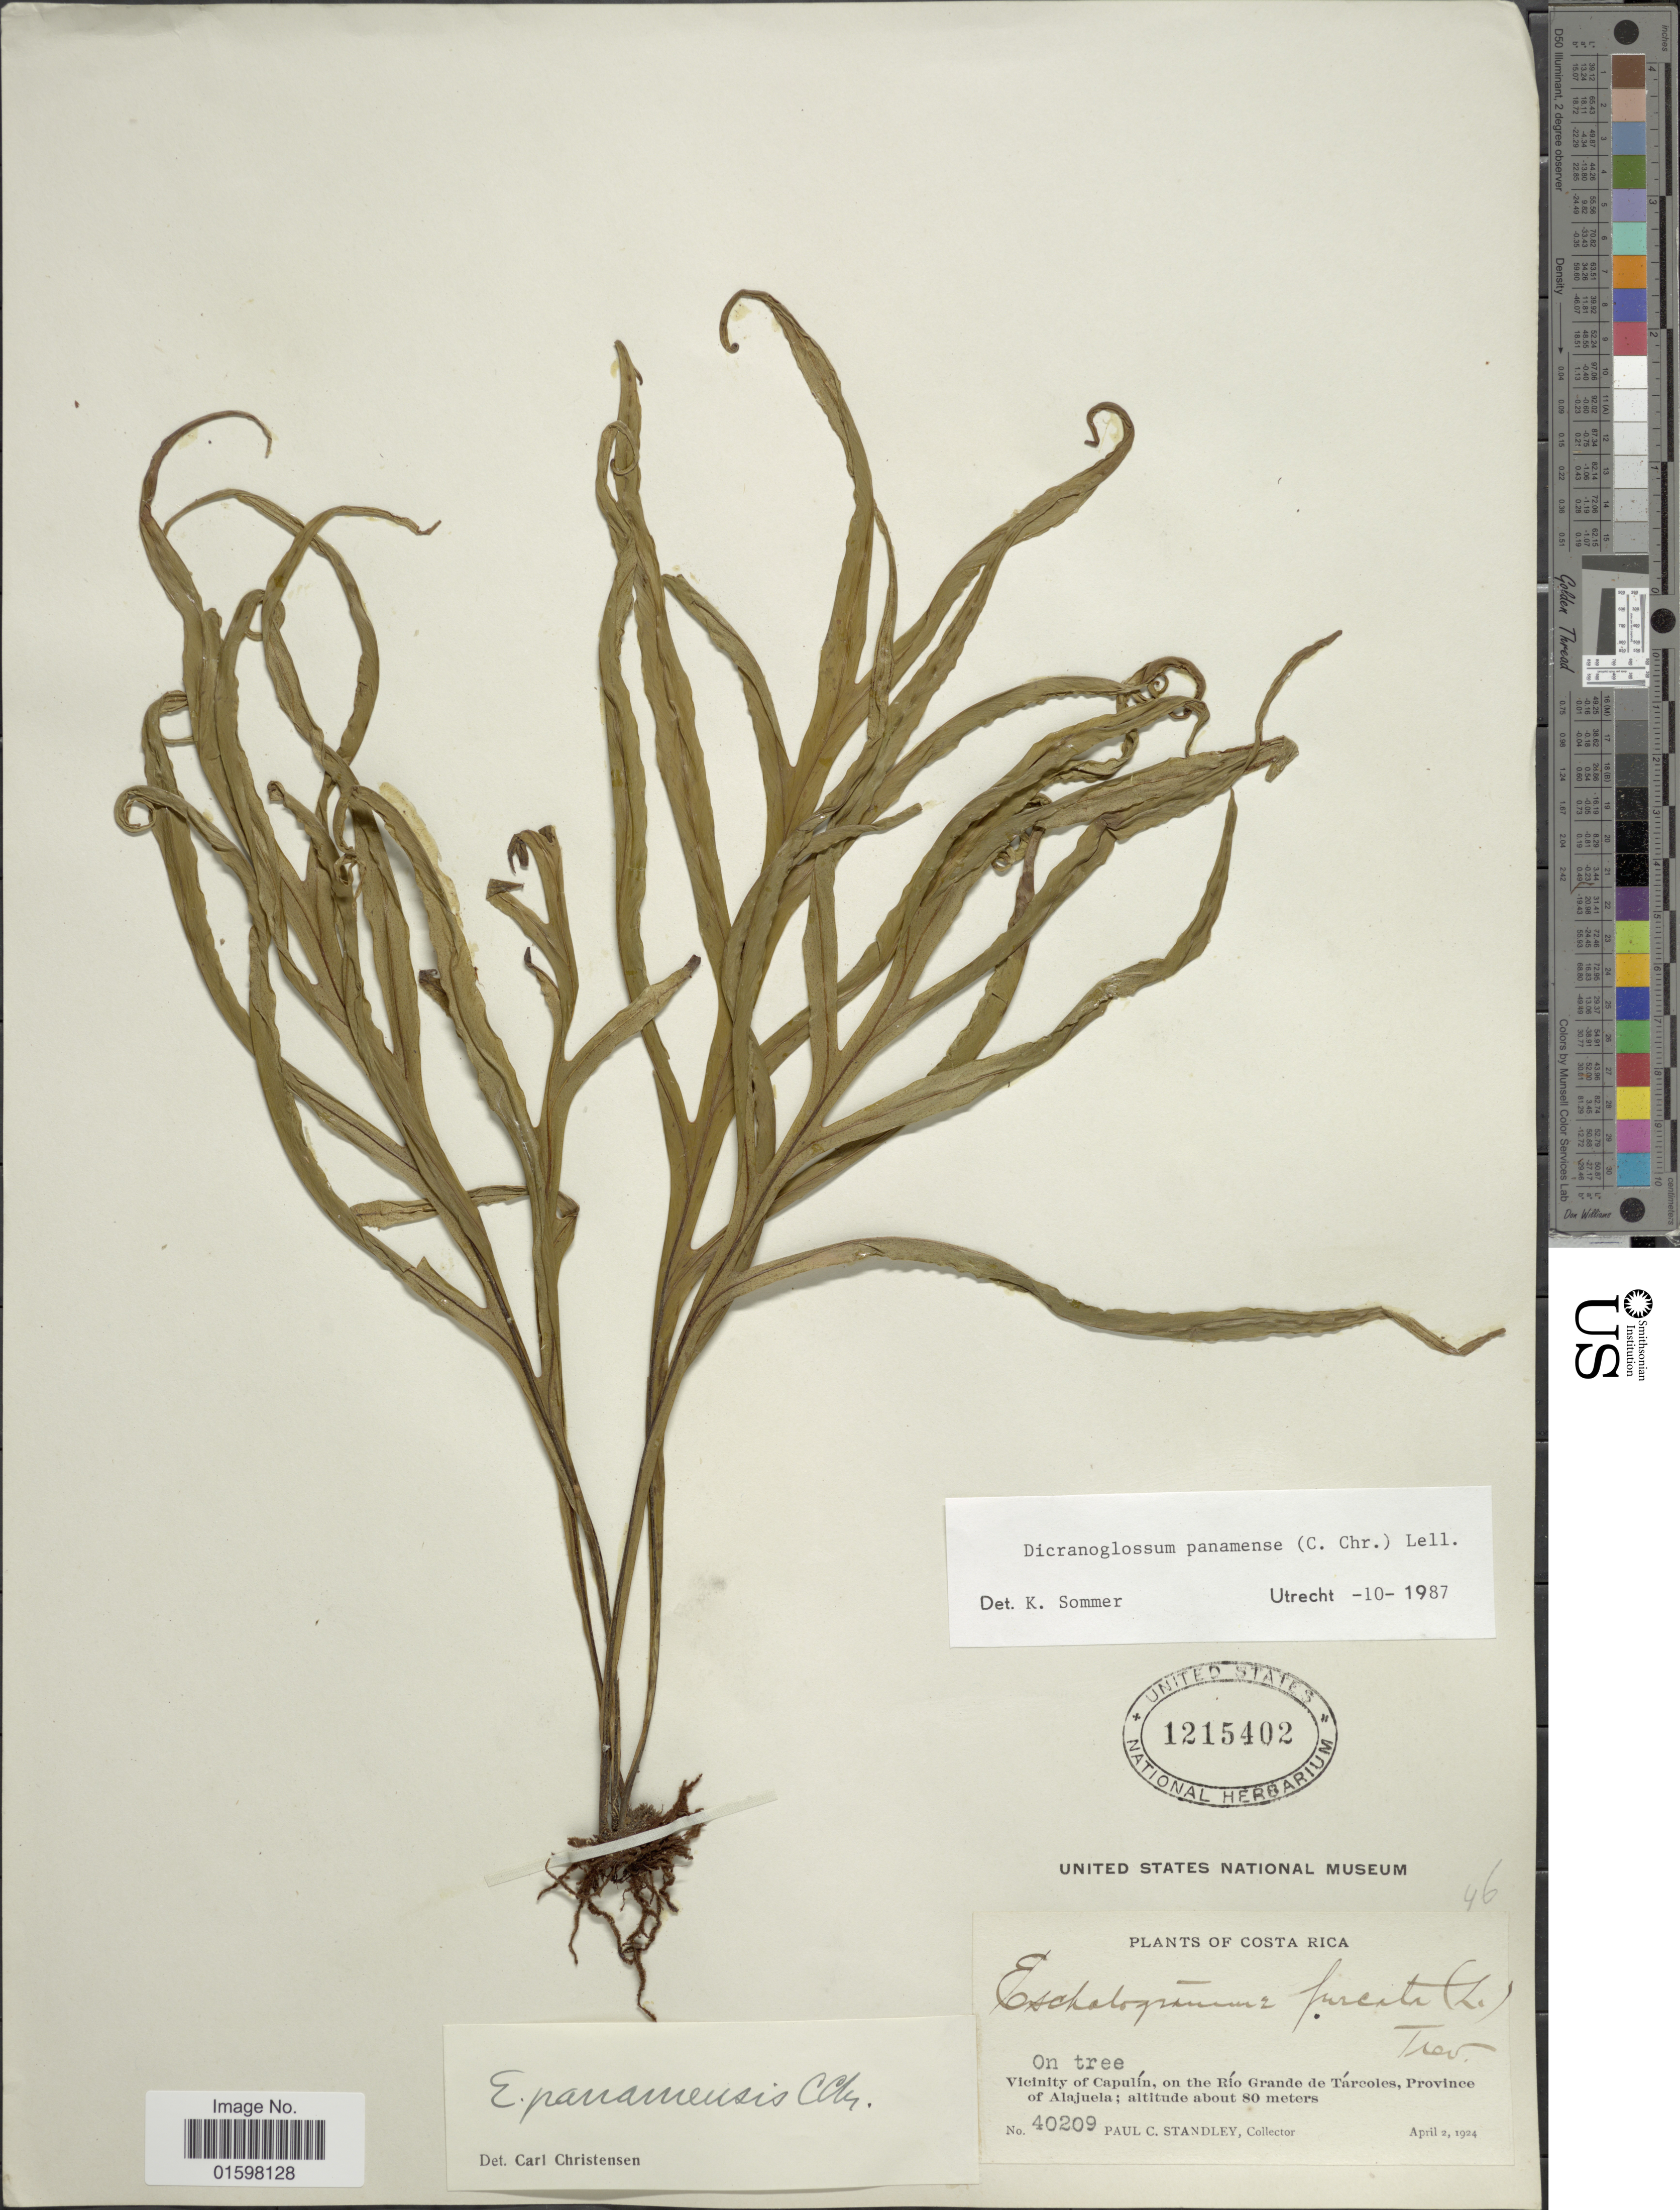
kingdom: Plantae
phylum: Tracheophyta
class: Polypodiopsida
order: Polypodiales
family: Polypodiaceae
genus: Pleopeltis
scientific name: Pleopeltis panamensis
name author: (Weath.) Pic. Serm.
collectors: P. C. Standley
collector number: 40209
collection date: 1924-04-02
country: Costa Rica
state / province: Alajuela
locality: Vicinity of Capulin, on the Rio Grande de Tarcoles, Province of Alajuela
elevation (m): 80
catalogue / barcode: US 1215402